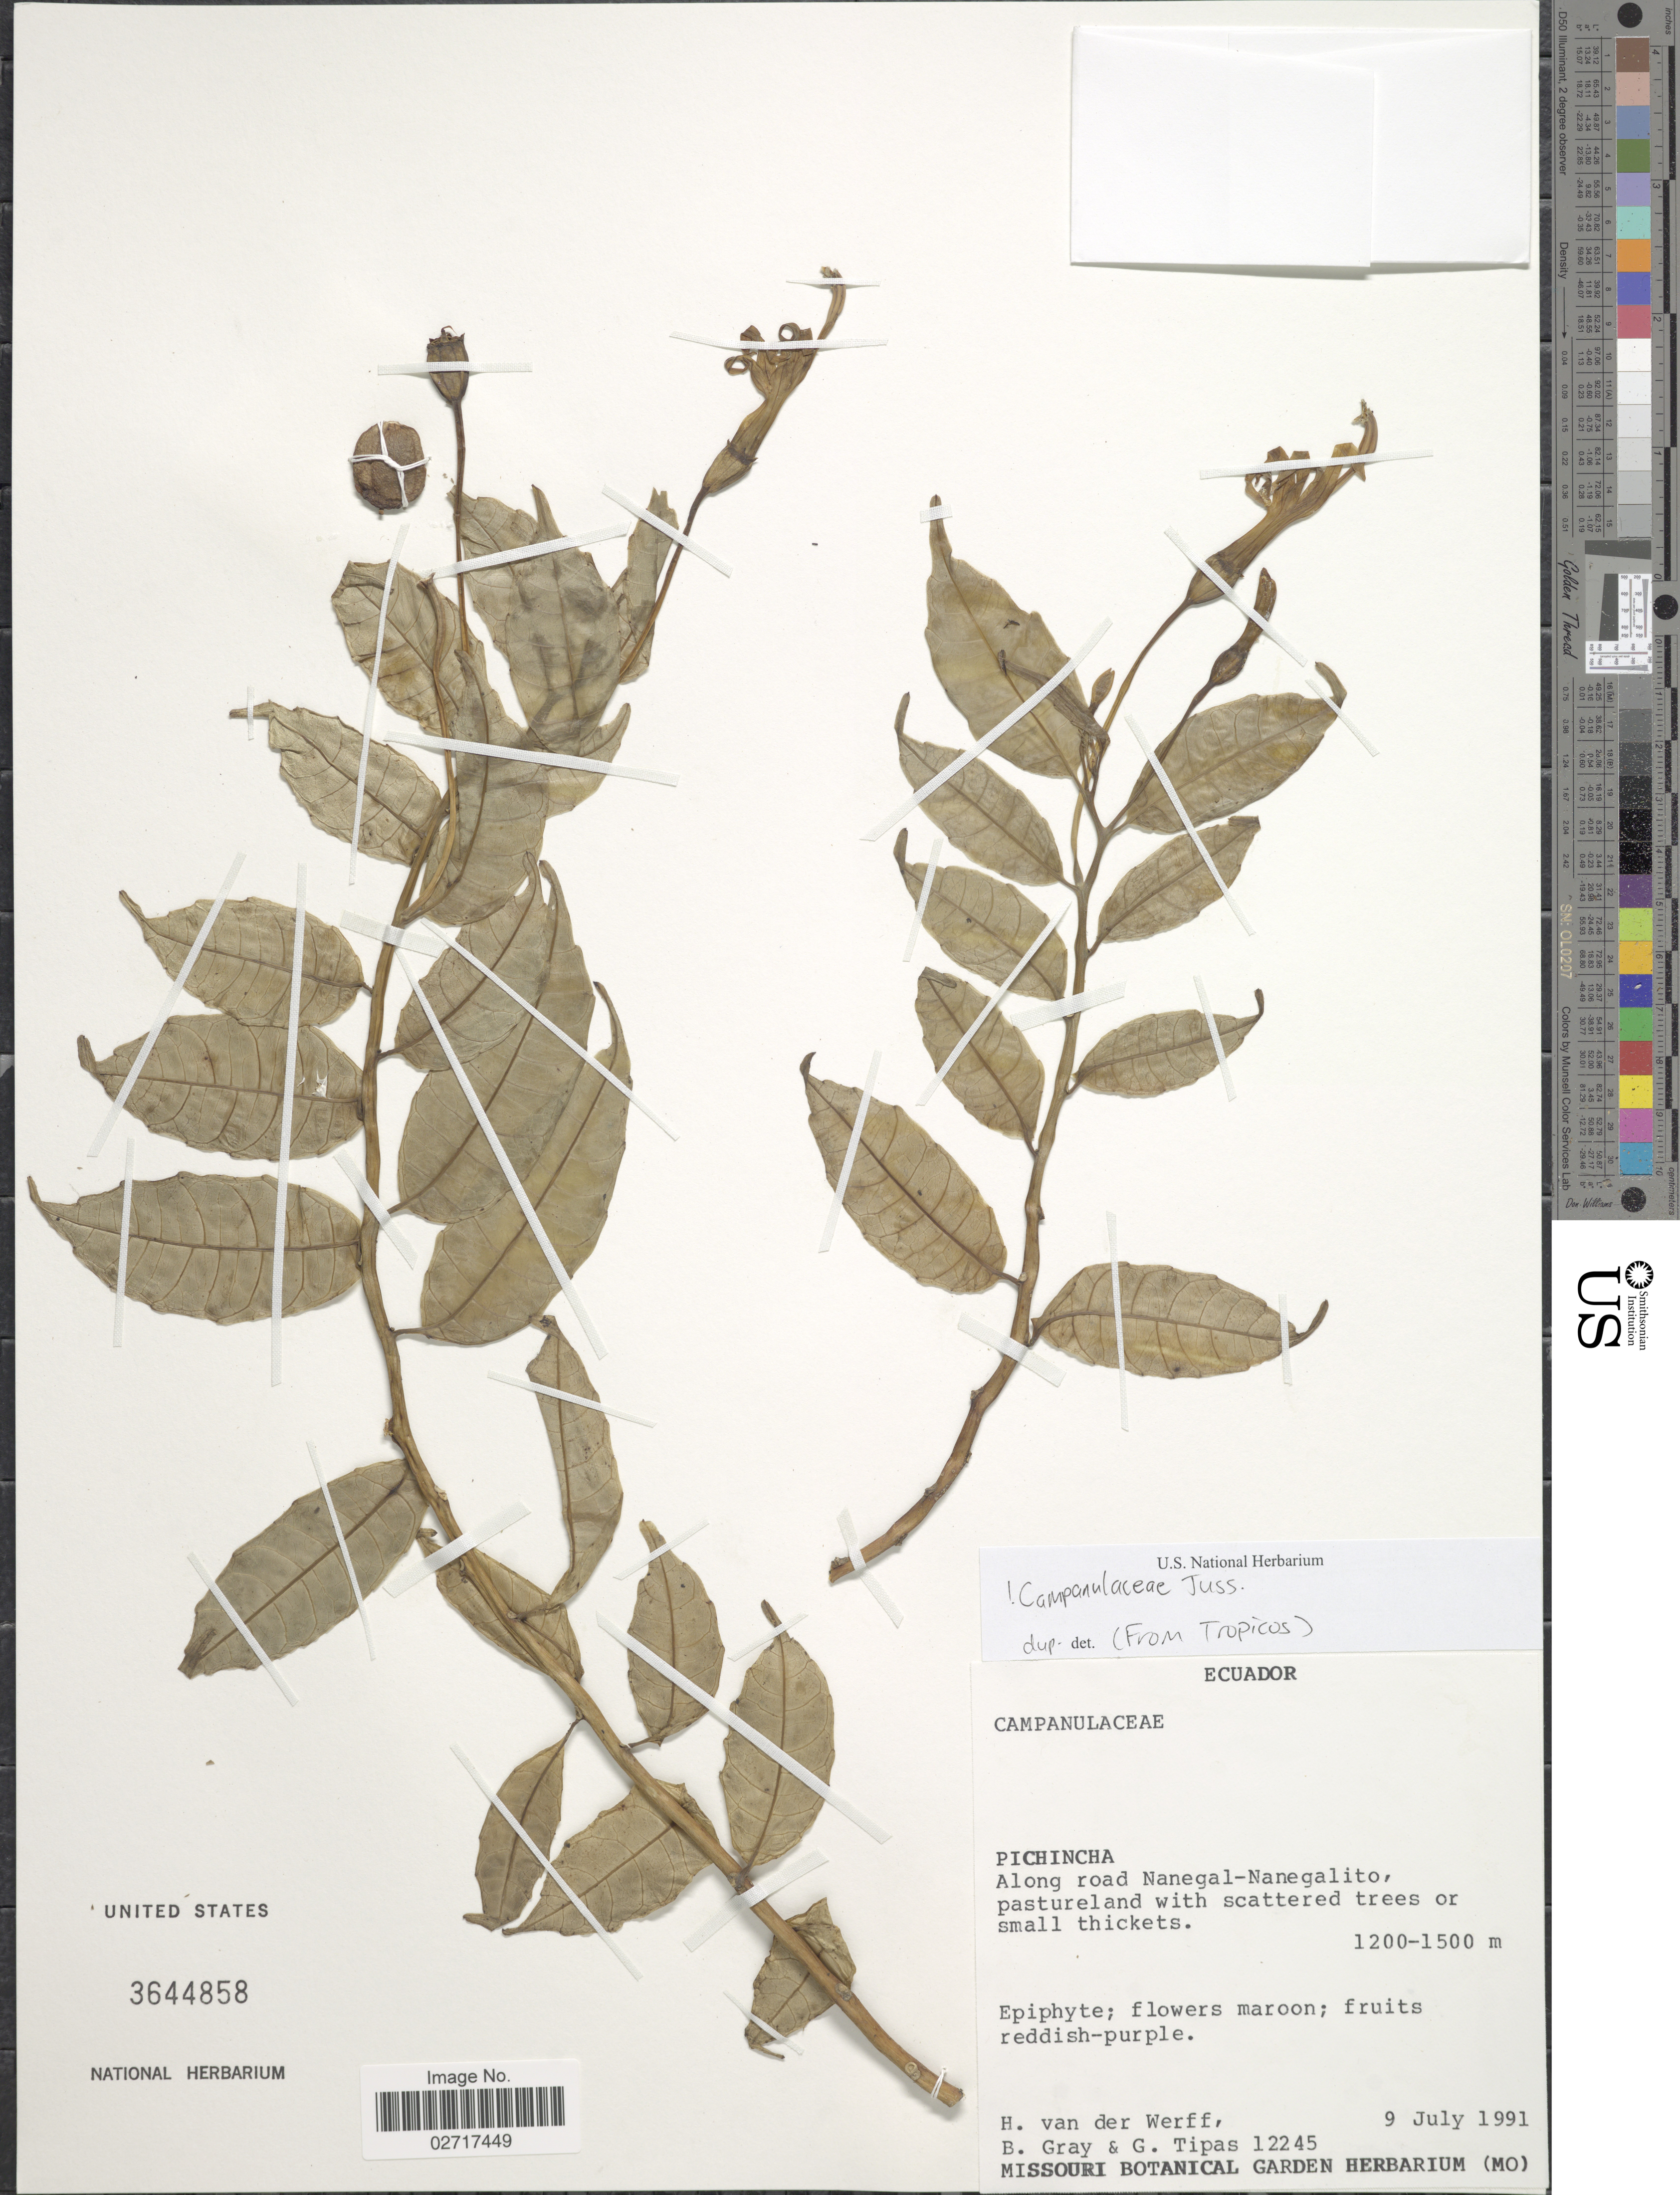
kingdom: Plantae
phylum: Tracheophyta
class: Magnoliopsida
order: Asterales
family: Campanulaceae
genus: Burmeistera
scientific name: Burmeistera sp.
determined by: Lagomarsino, L. P.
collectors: H. van der Werff, B. Gray & G. Tipas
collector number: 12245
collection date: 1991-07-09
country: Ecuador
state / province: Pichincha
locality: Along road Nanegal-Nanegalito.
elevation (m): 1200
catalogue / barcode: US 3644858